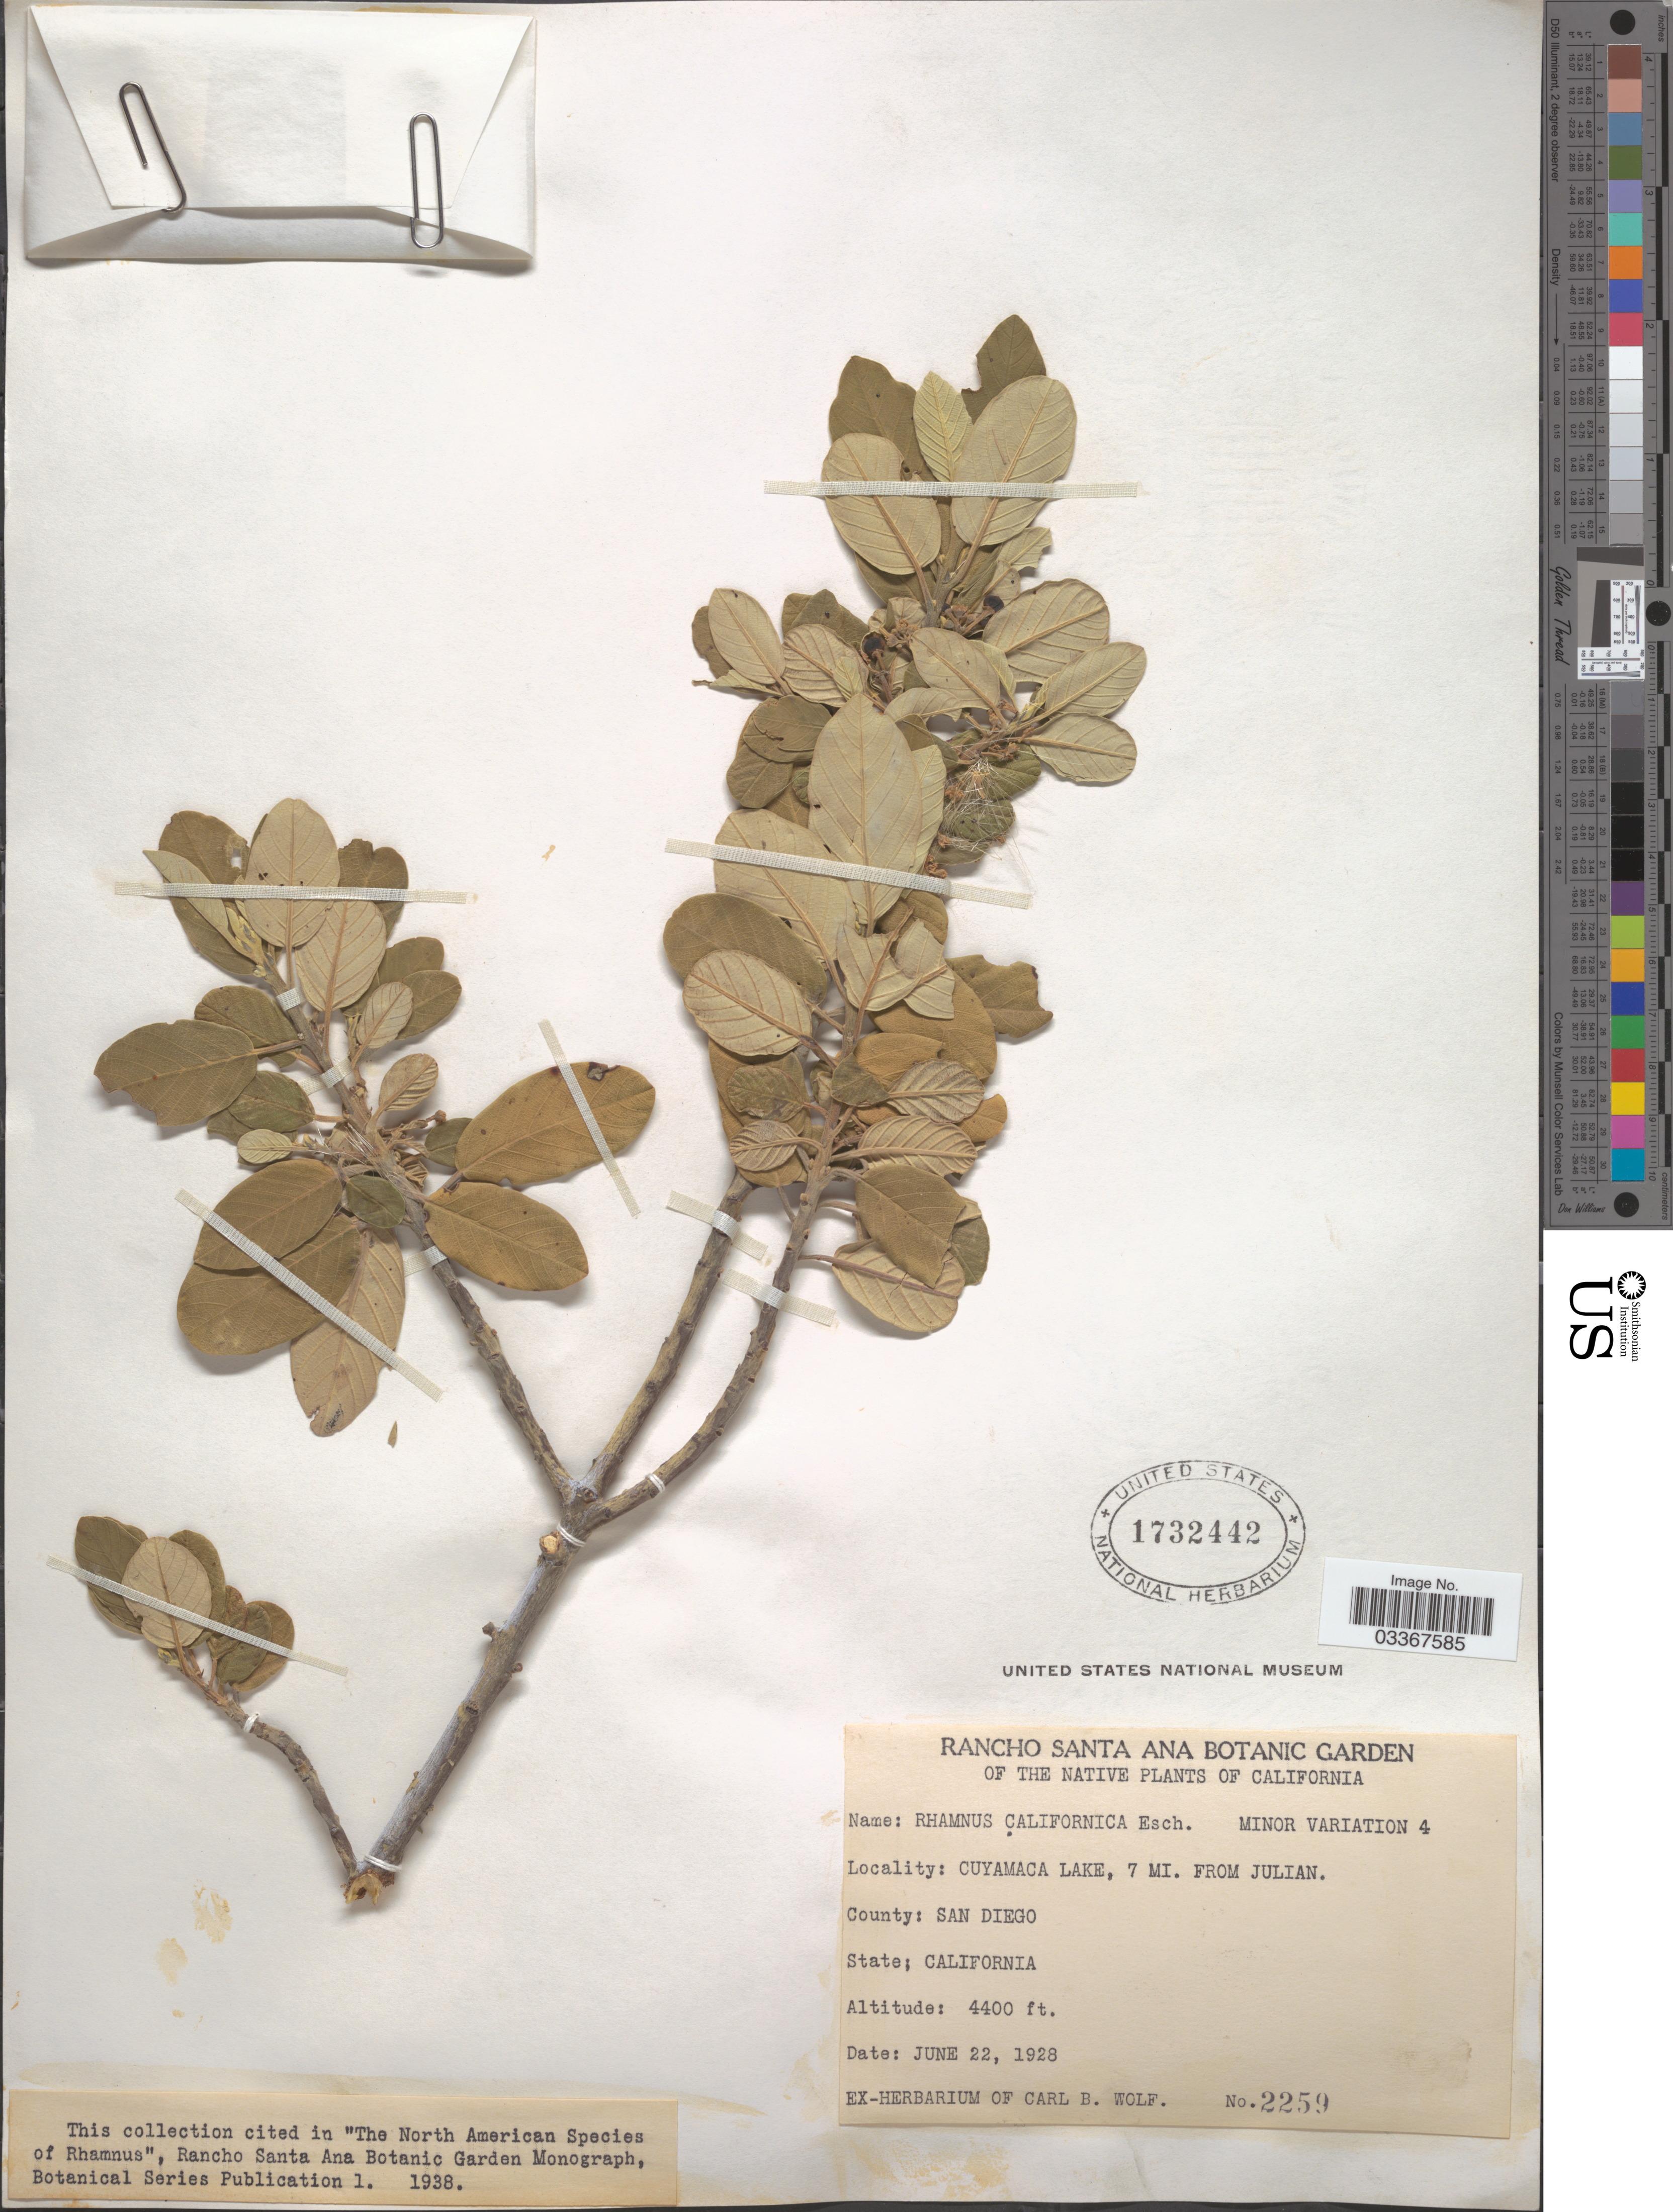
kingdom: Plantae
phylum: Tracheophyta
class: Magnoliopsida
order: Rosales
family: Rhamnaceae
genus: Frangula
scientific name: Frangula californica subsp. ursina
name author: (Greene) Kartesz & Gandhi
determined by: Strong, Mark T., (BOT), Smithsonian Institution - National Museum of Natural History (UNITED STATES)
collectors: ex herb. Carl B. Wolf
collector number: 2259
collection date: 1928-06-22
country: United States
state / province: California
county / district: San Diego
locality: Cuyamaca Lake, 7 mi. from Julian, County: San Diego.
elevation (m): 1341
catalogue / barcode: US 1732442